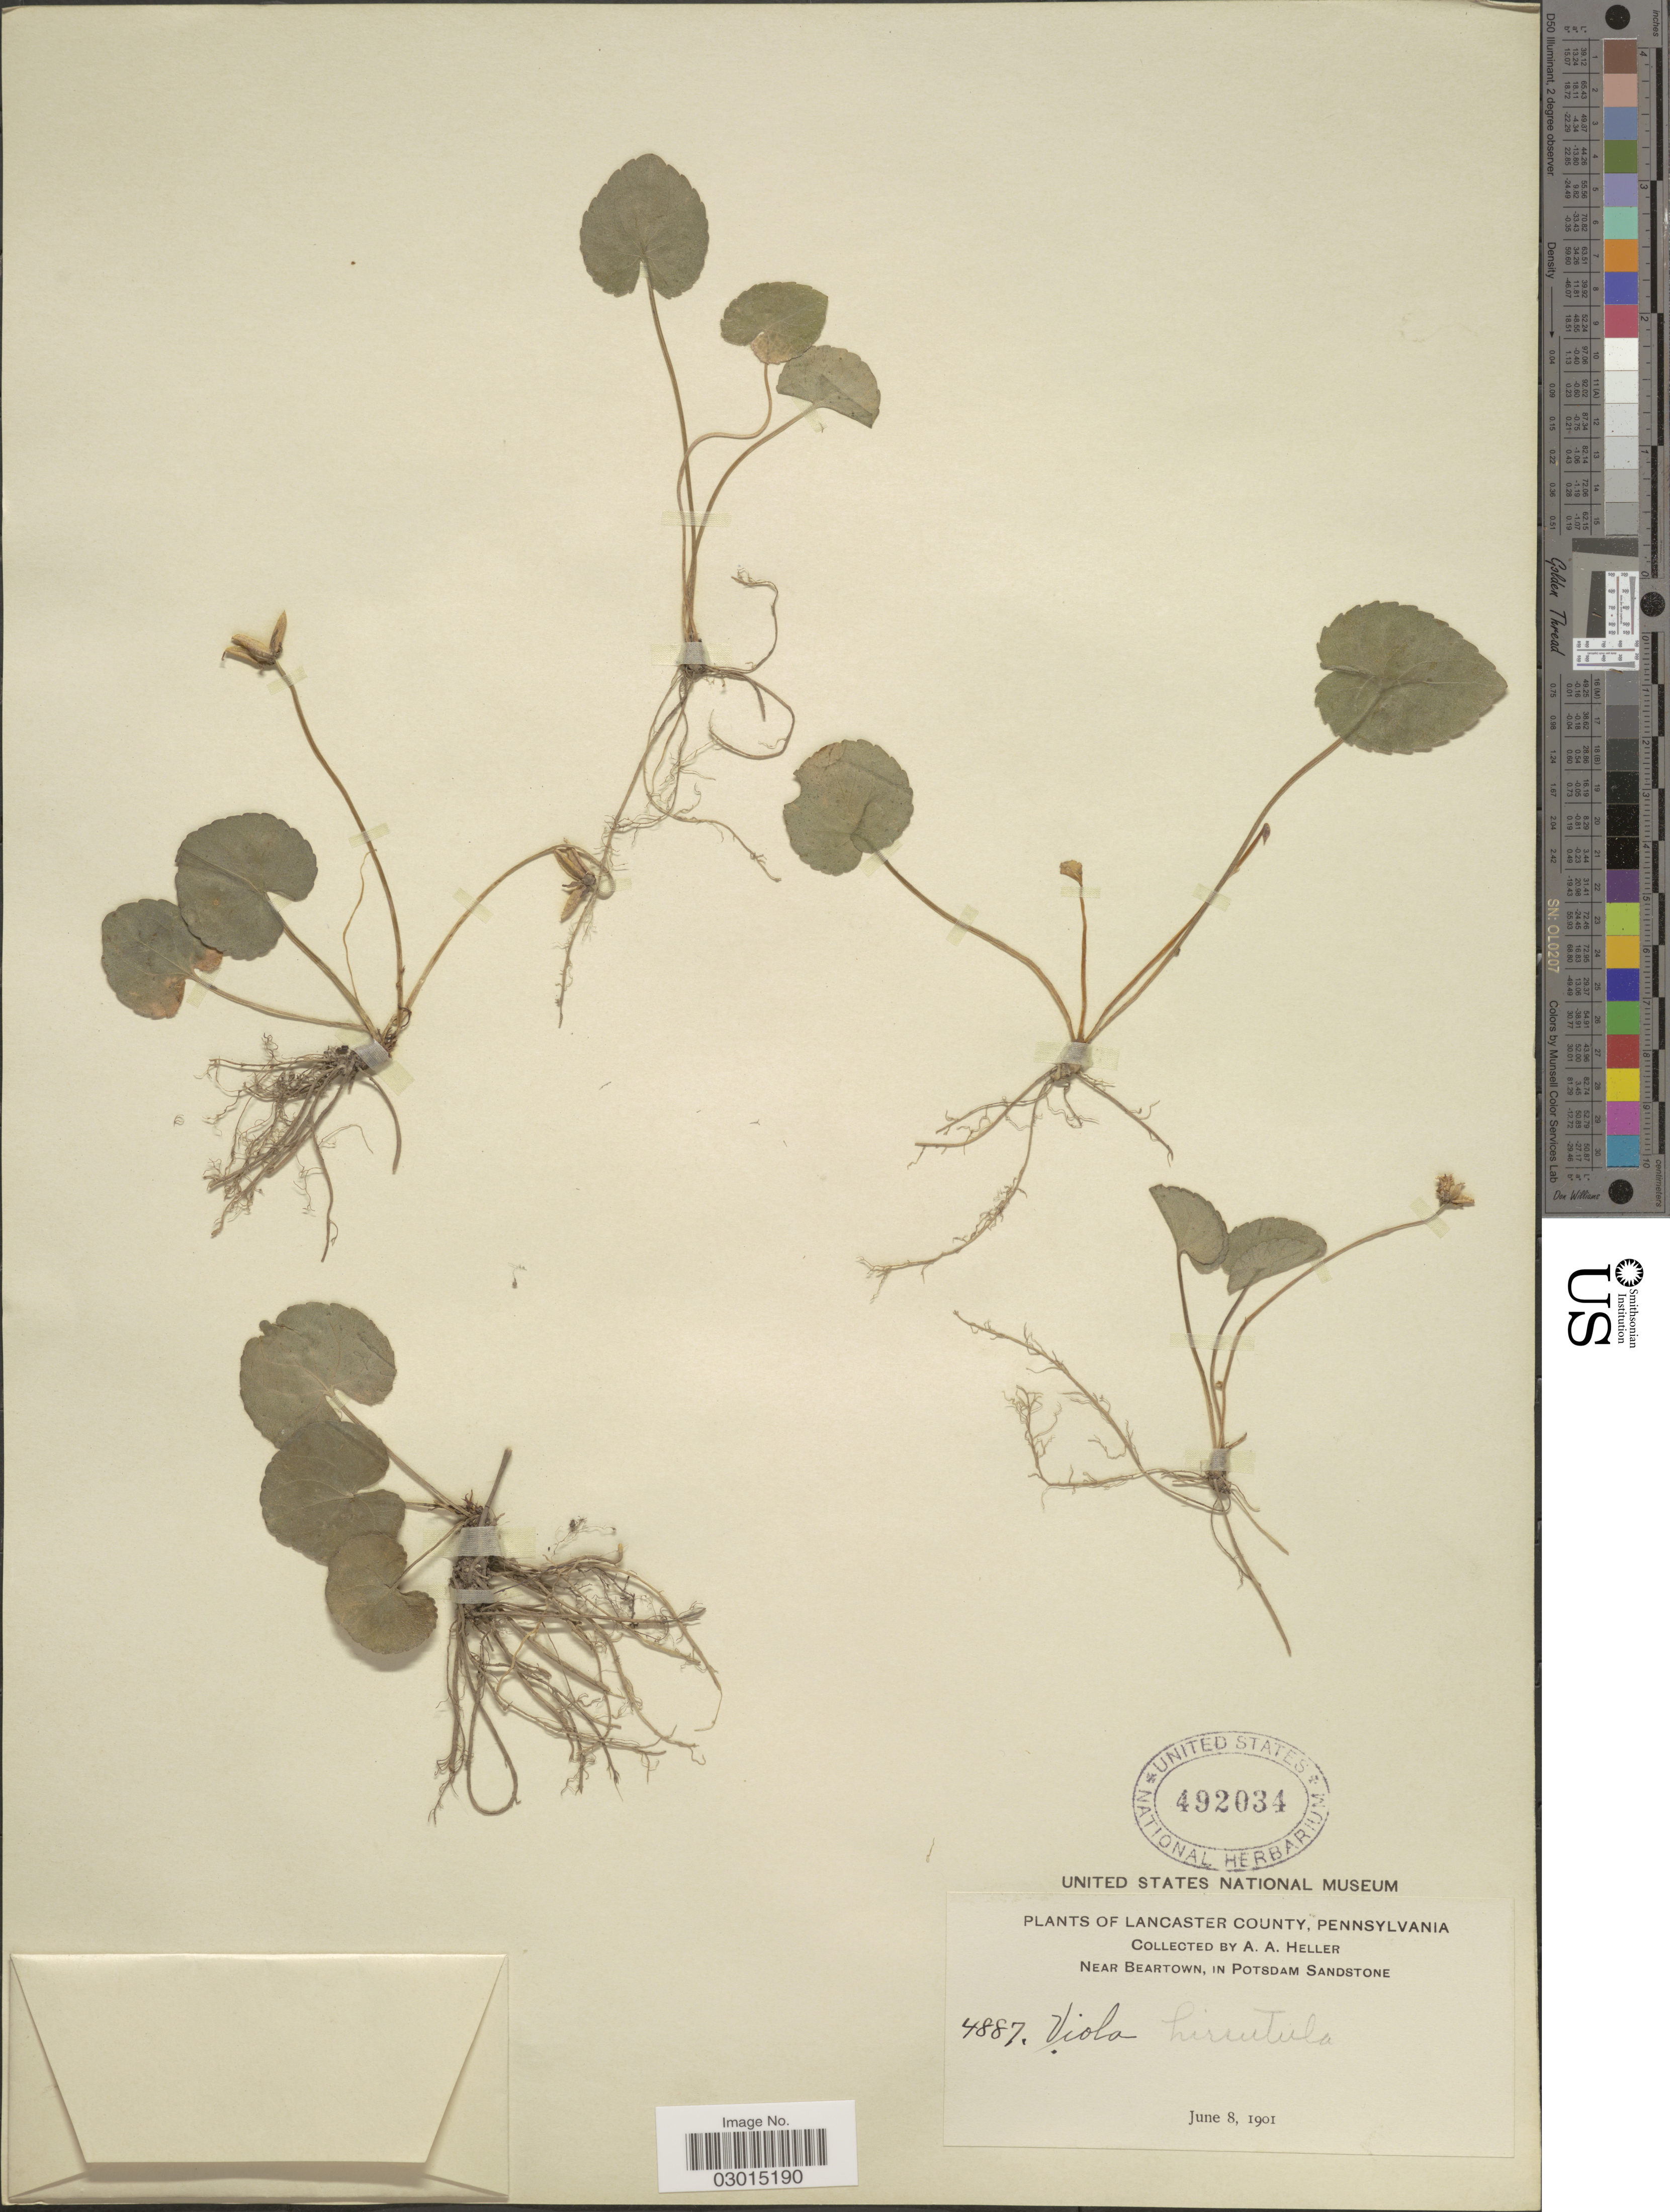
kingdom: Plantae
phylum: Tracheophyta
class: Magnoliopsida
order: Malpighiales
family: Violaceae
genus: Viola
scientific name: Viola hirsutula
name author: Brainerd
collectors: A. A. Heller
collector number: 4887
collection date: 1901-06-08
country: United States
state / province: Pennsylvania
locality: Lancaster County. Near Beartown, in Potsdam Sandstone.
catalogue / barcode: US 492034